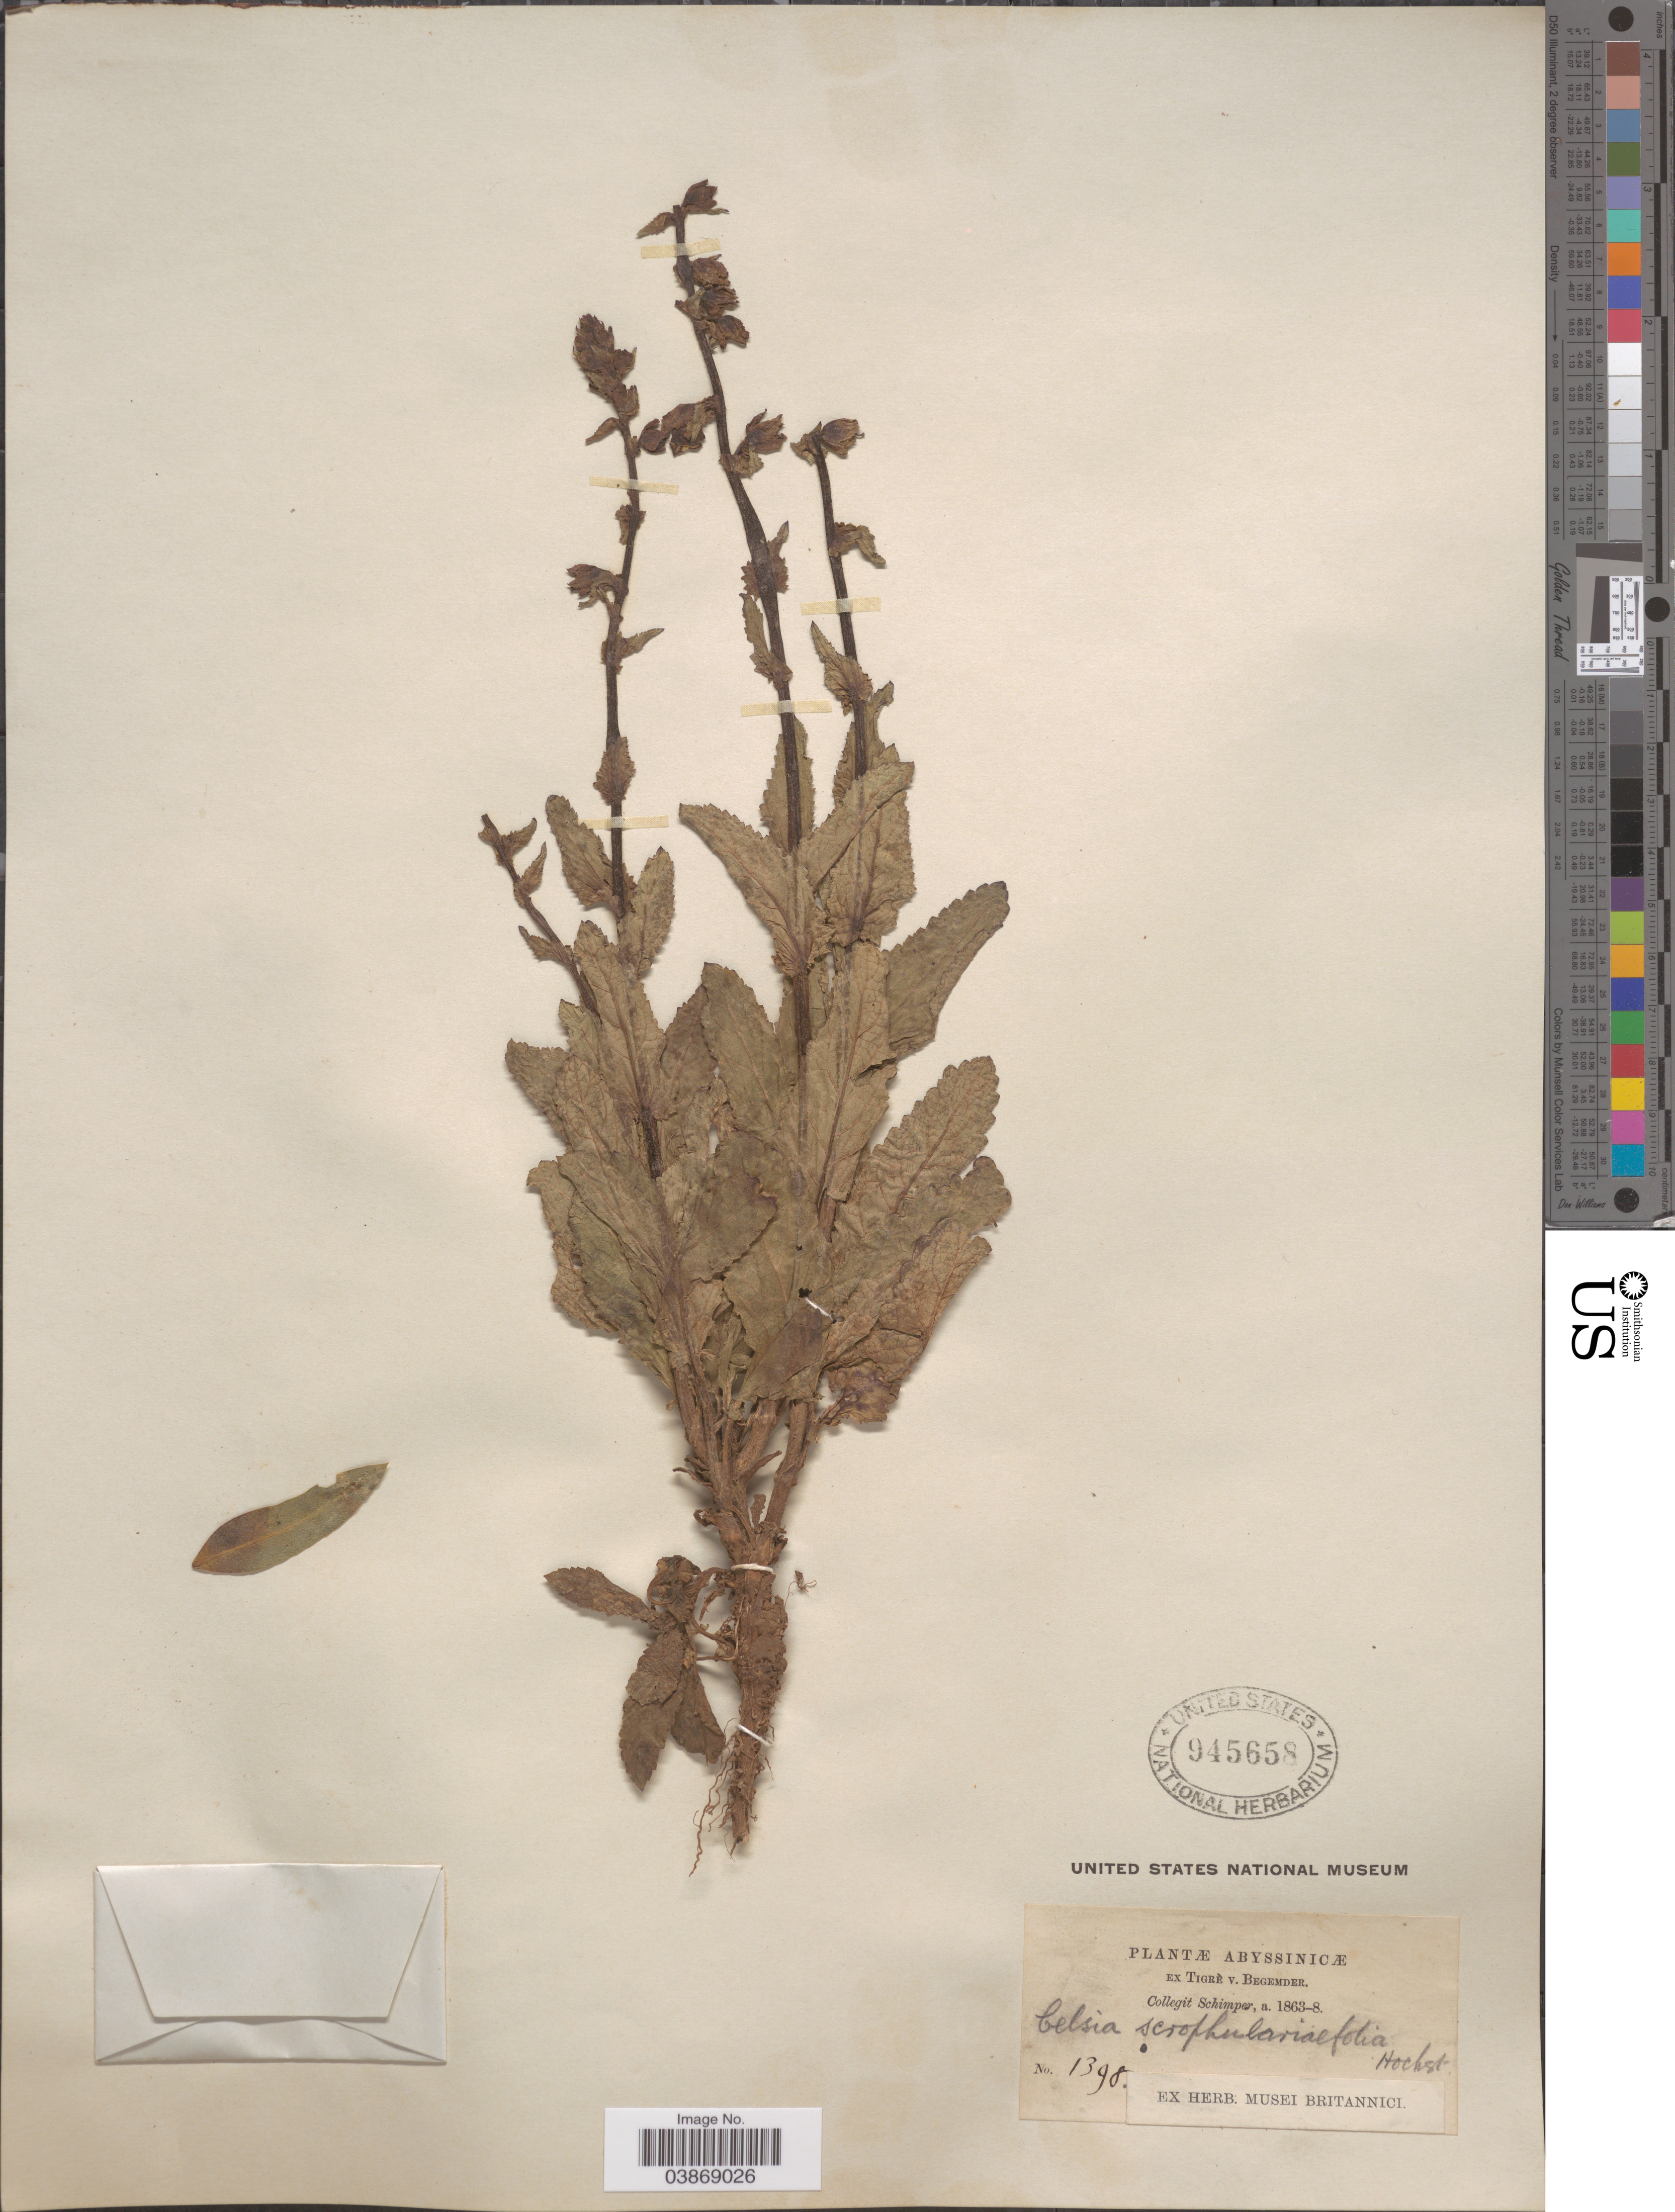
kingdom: Plantae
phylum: Tracheophyta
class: Magnoliopsida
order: Lamiales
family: Scrophulariaceae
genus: Celsia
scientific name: Celsia scrophulariifolia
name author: Hochst. & Murb.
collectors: -. Schimper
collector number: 1398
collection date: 1863/1868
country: Ethiopia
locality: Abyssinicæ.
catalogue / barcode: US 945658